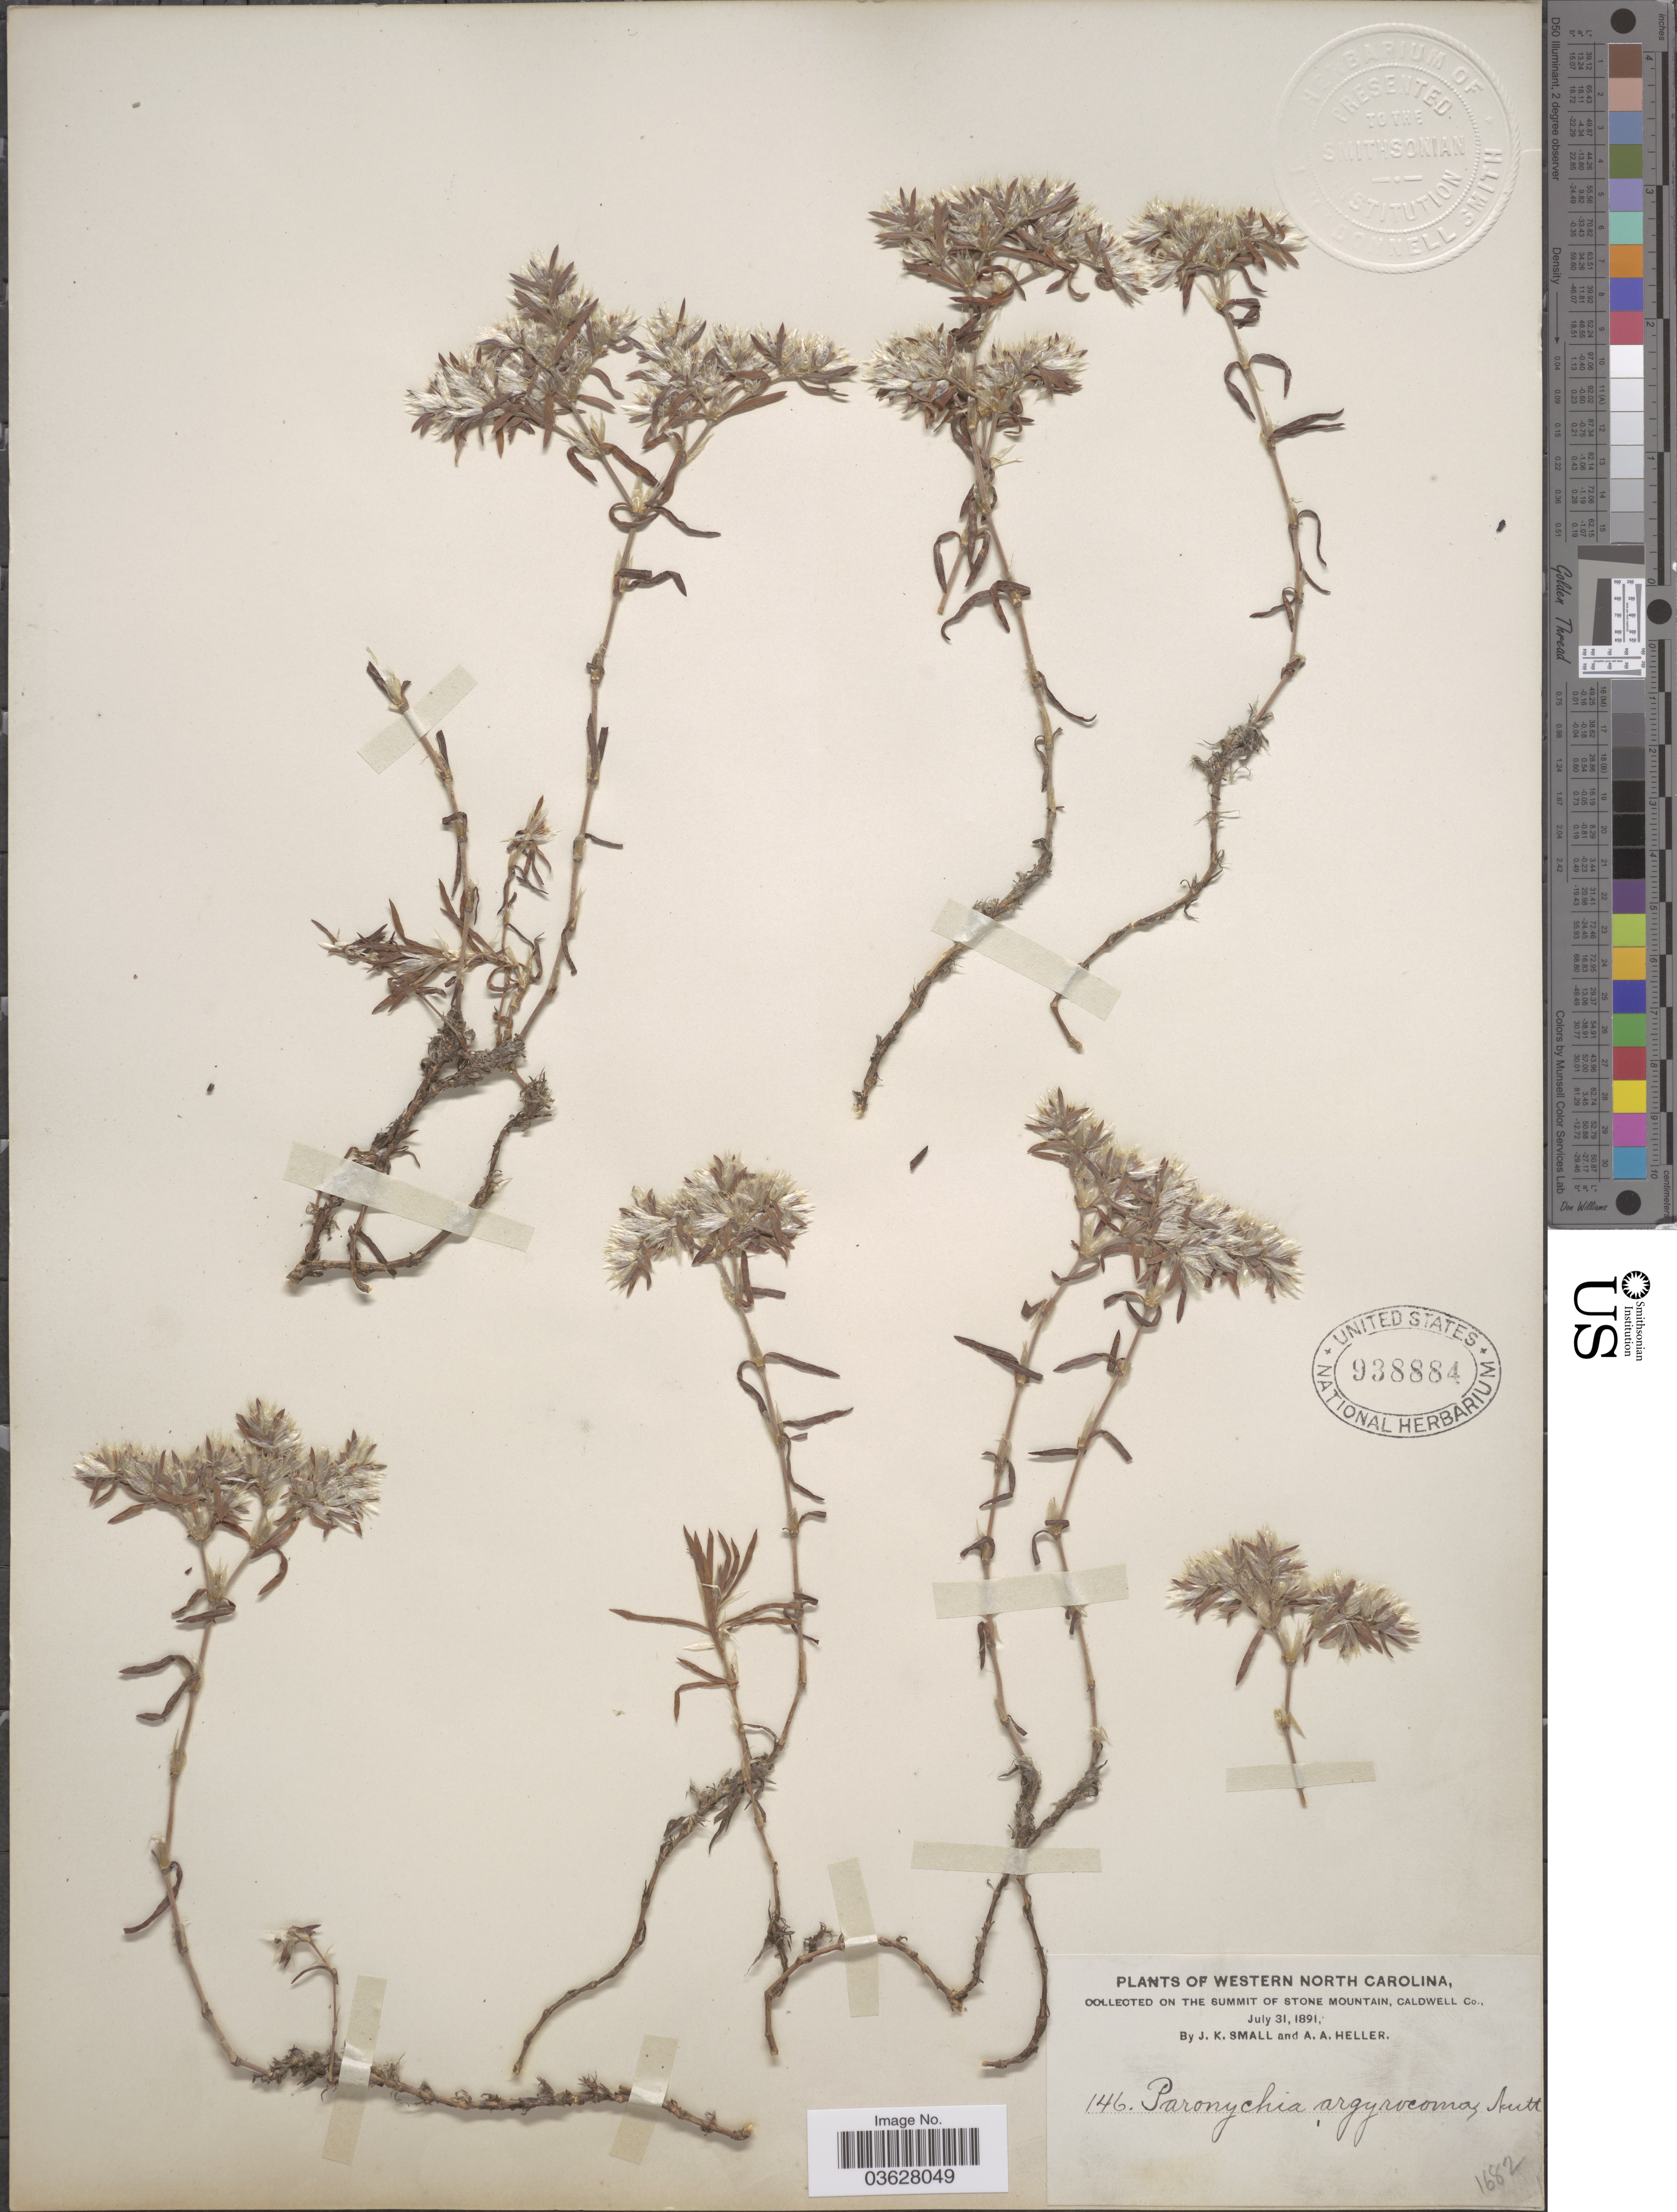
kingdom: Plantae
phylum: Tracheophyta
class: Magnoliopsida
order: Caryophyllales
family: Caryophyllaceae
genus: Paronychia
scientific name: Paronychia argyrocoma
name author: (Michx.) Nutt.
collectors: J. K. Small & A. A. Heller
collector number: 146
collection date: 1891-07-31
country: United States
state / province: North Carolina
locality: Western North Carolina. Summit of Stone Mountain, Caldwell Co.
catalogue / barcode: US 938884